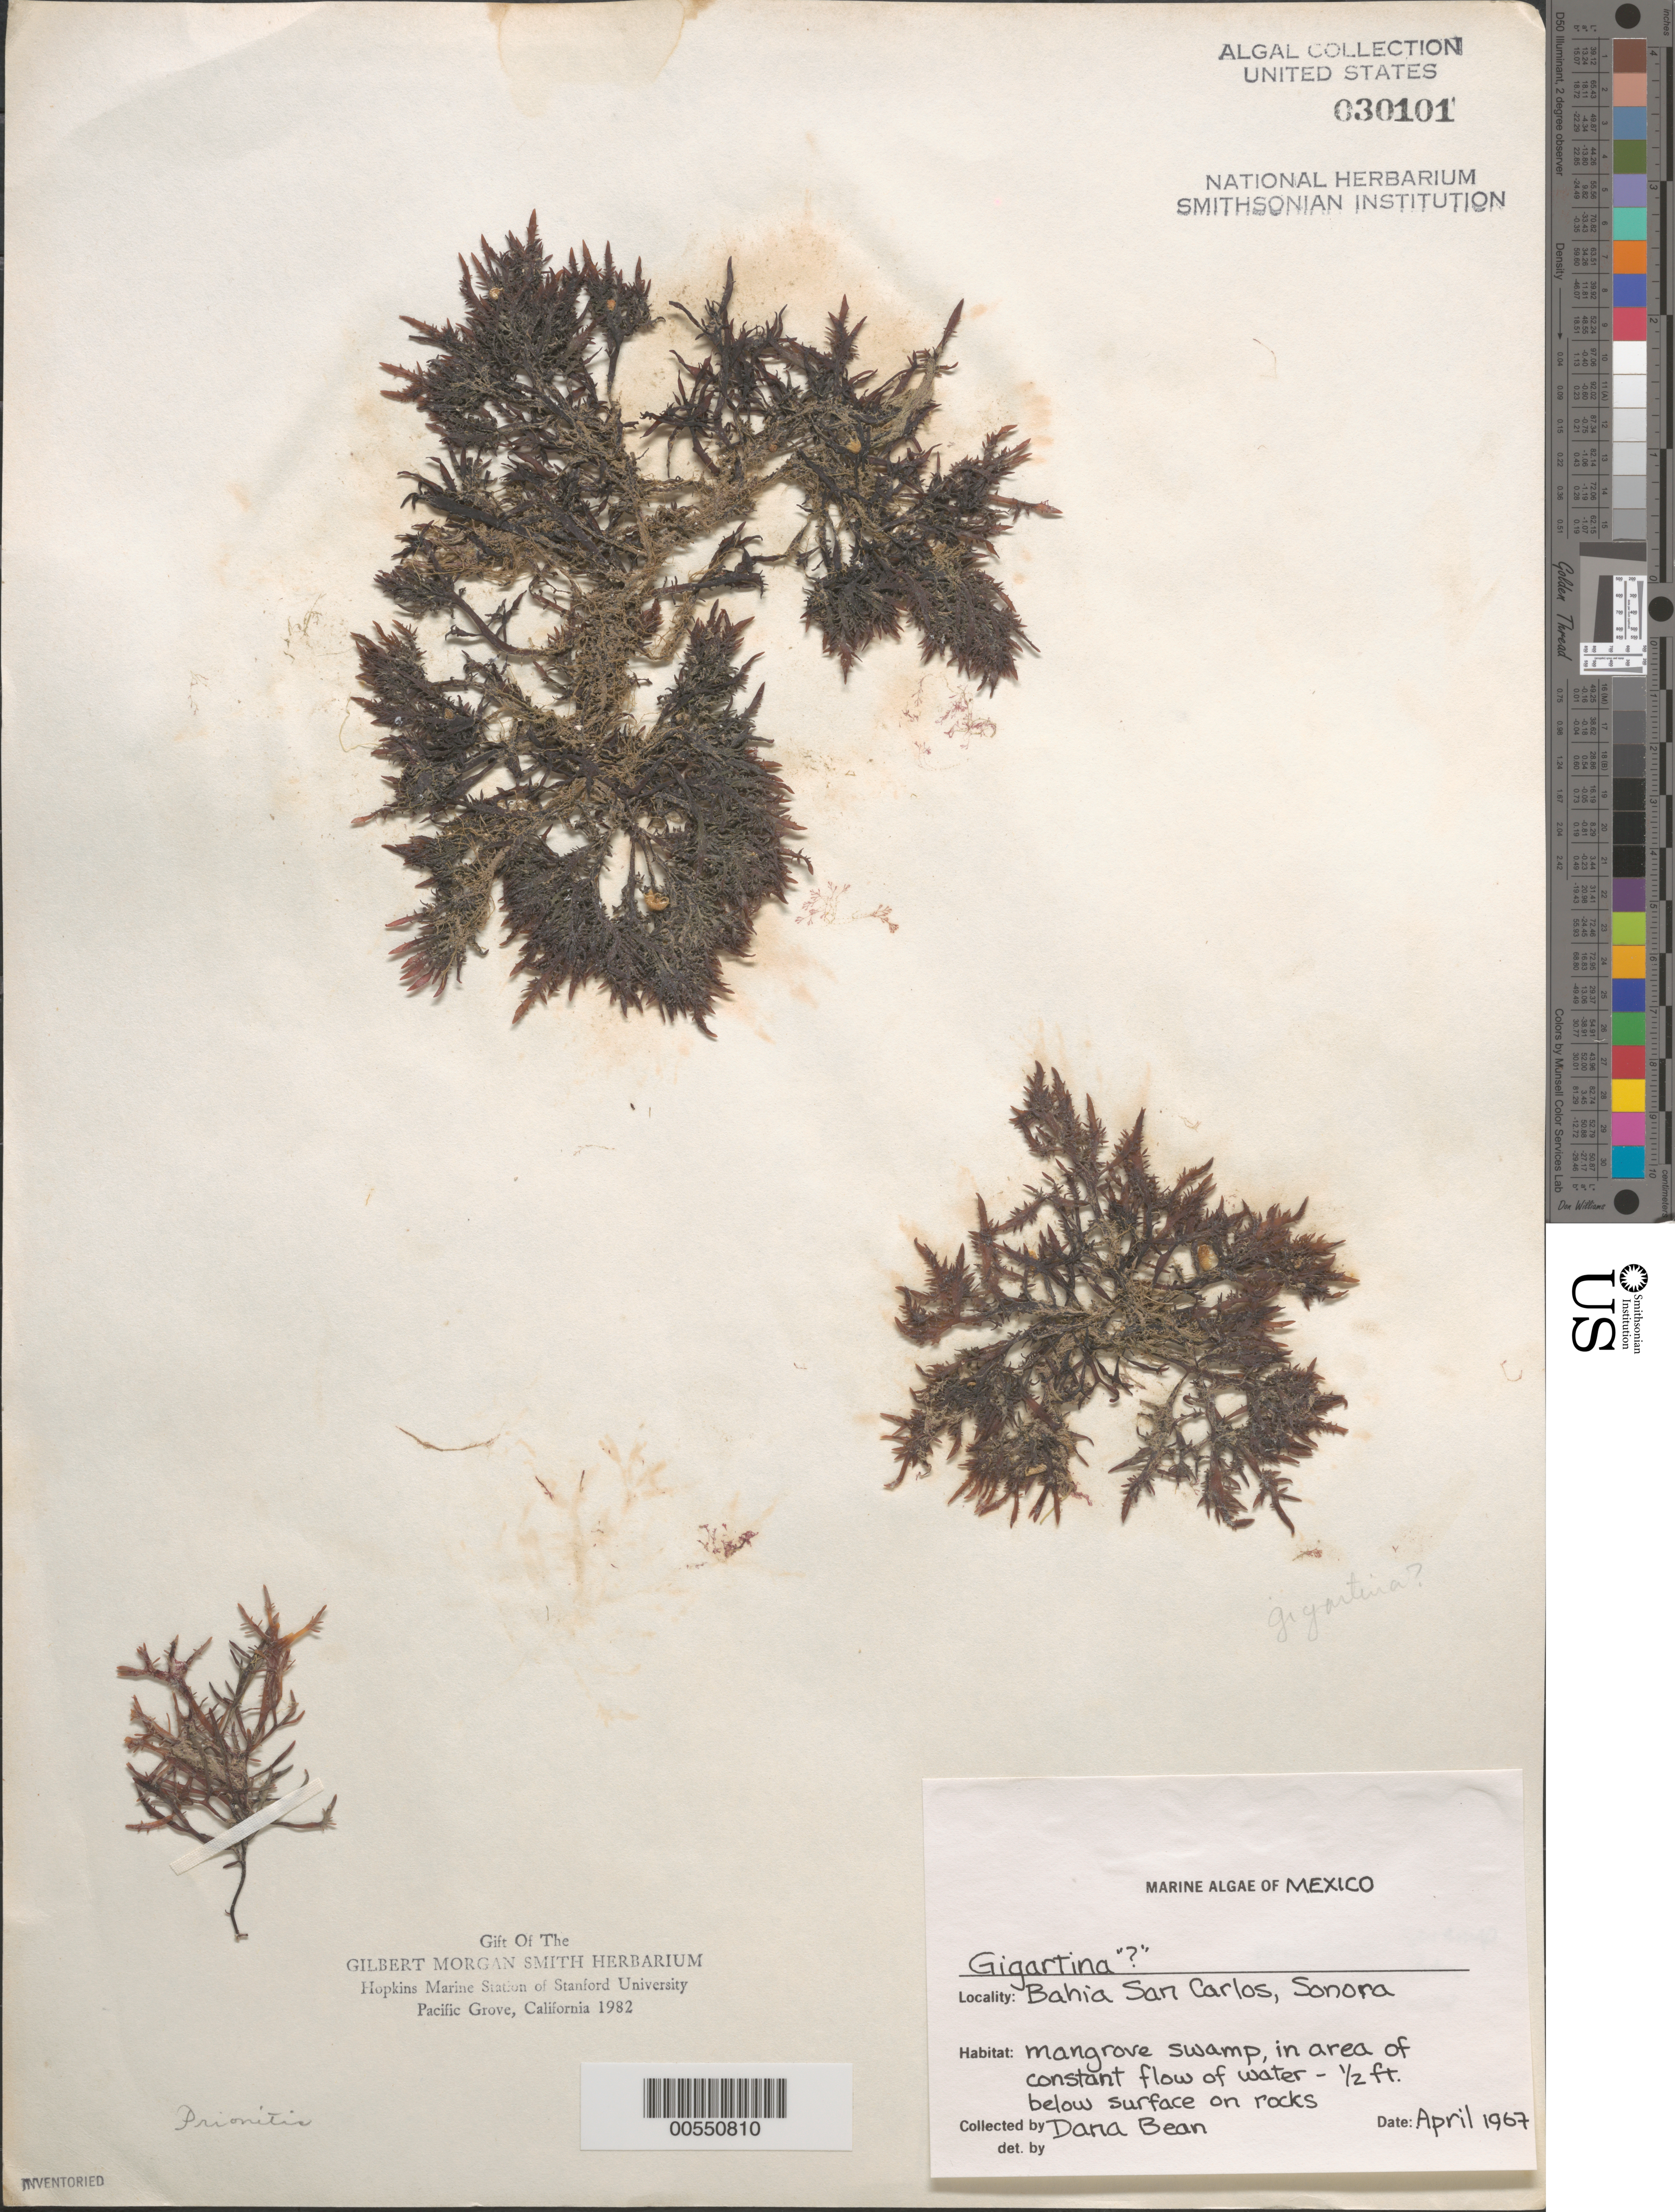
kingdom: Plantae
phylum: Rhodophyta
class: Florideophyceae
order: Gigartinales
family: Gigartinaceae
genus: Gigartina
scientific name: Gigartina sp.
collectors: D. Bean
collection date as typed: Apr 1967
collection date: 1967-04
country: Mexico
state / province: Sonora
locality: Bahia San Carlos (San Carlos Bay)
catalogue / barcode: US 30101